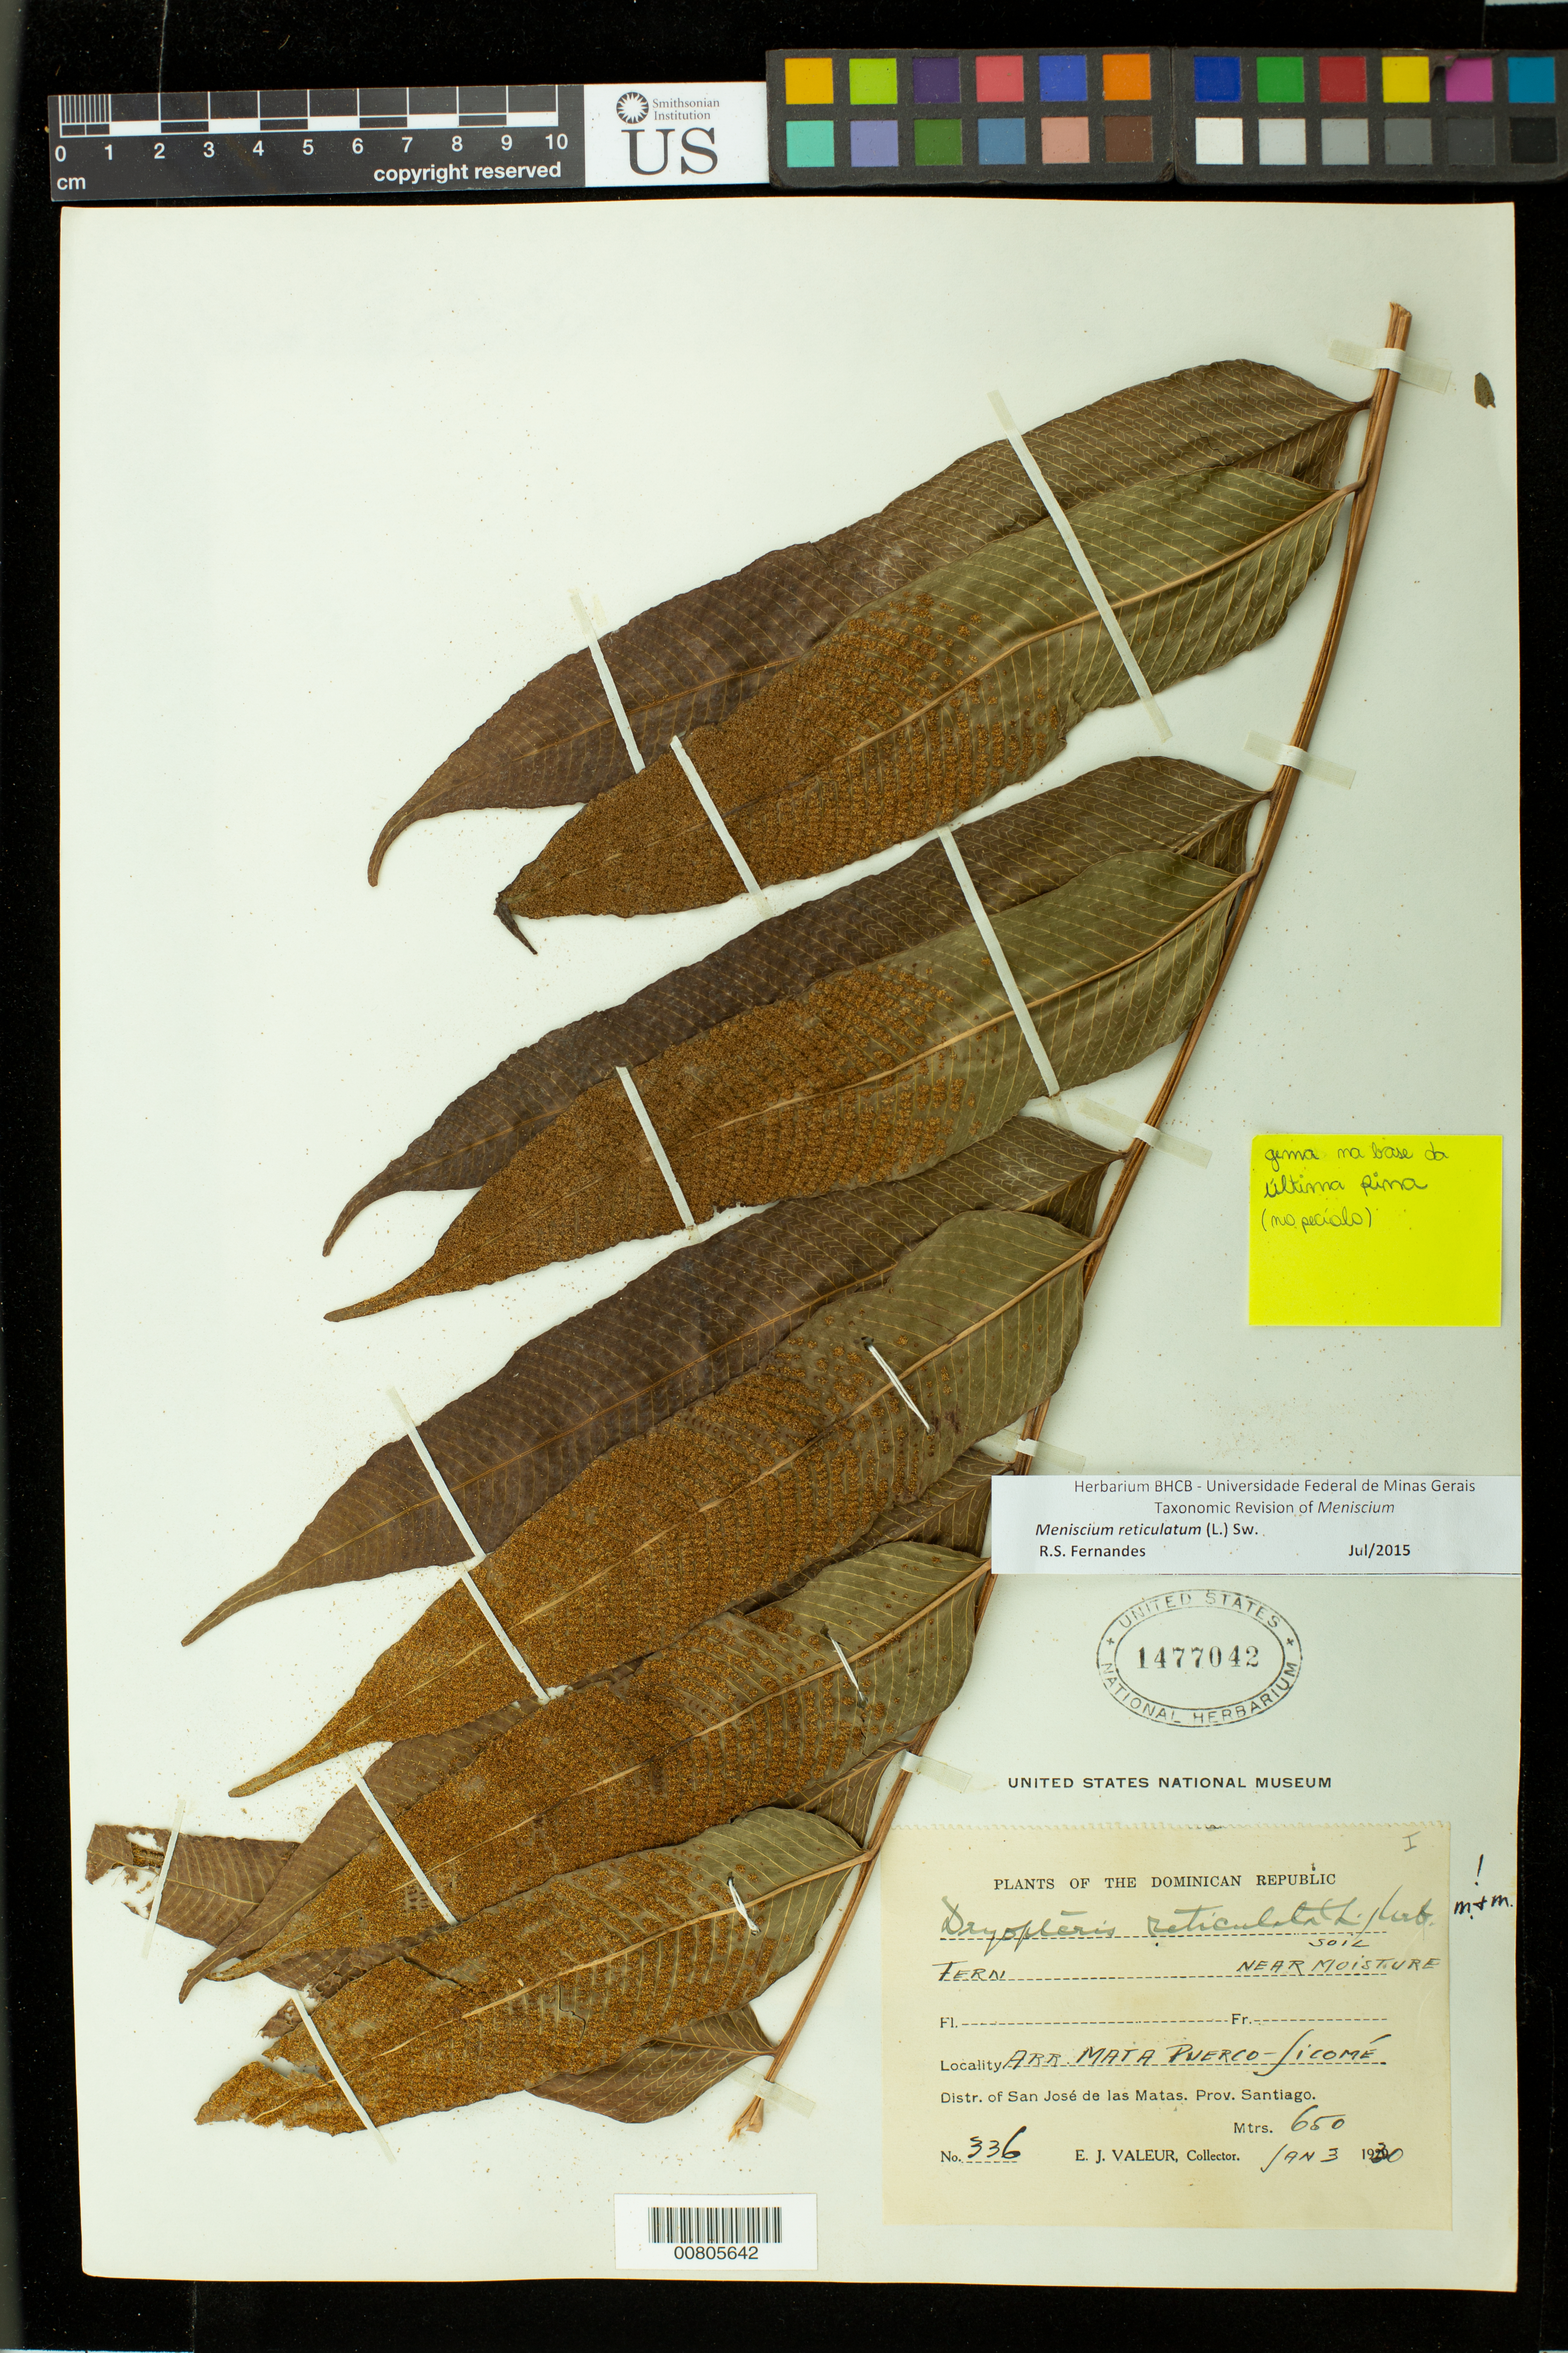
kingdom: Plantae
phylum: Tracheophyta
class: Polypodiopsida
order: Polypodiales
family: Thelypteridaceae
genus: Meniscium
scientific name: Meniscium reticulatum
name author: (L.) Sw.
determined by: Fernandes, R. S.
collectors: E. Valeur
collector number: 336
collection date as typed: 03 Jan 1930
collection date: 1930-01-03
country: Dominican Republic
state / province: Santiago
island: Hispaniola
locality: Distr. San José de las Matas, arr. Mata Puerco-Jicomé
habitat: Soil, near moisture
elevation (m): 650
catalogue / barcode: US 1477042